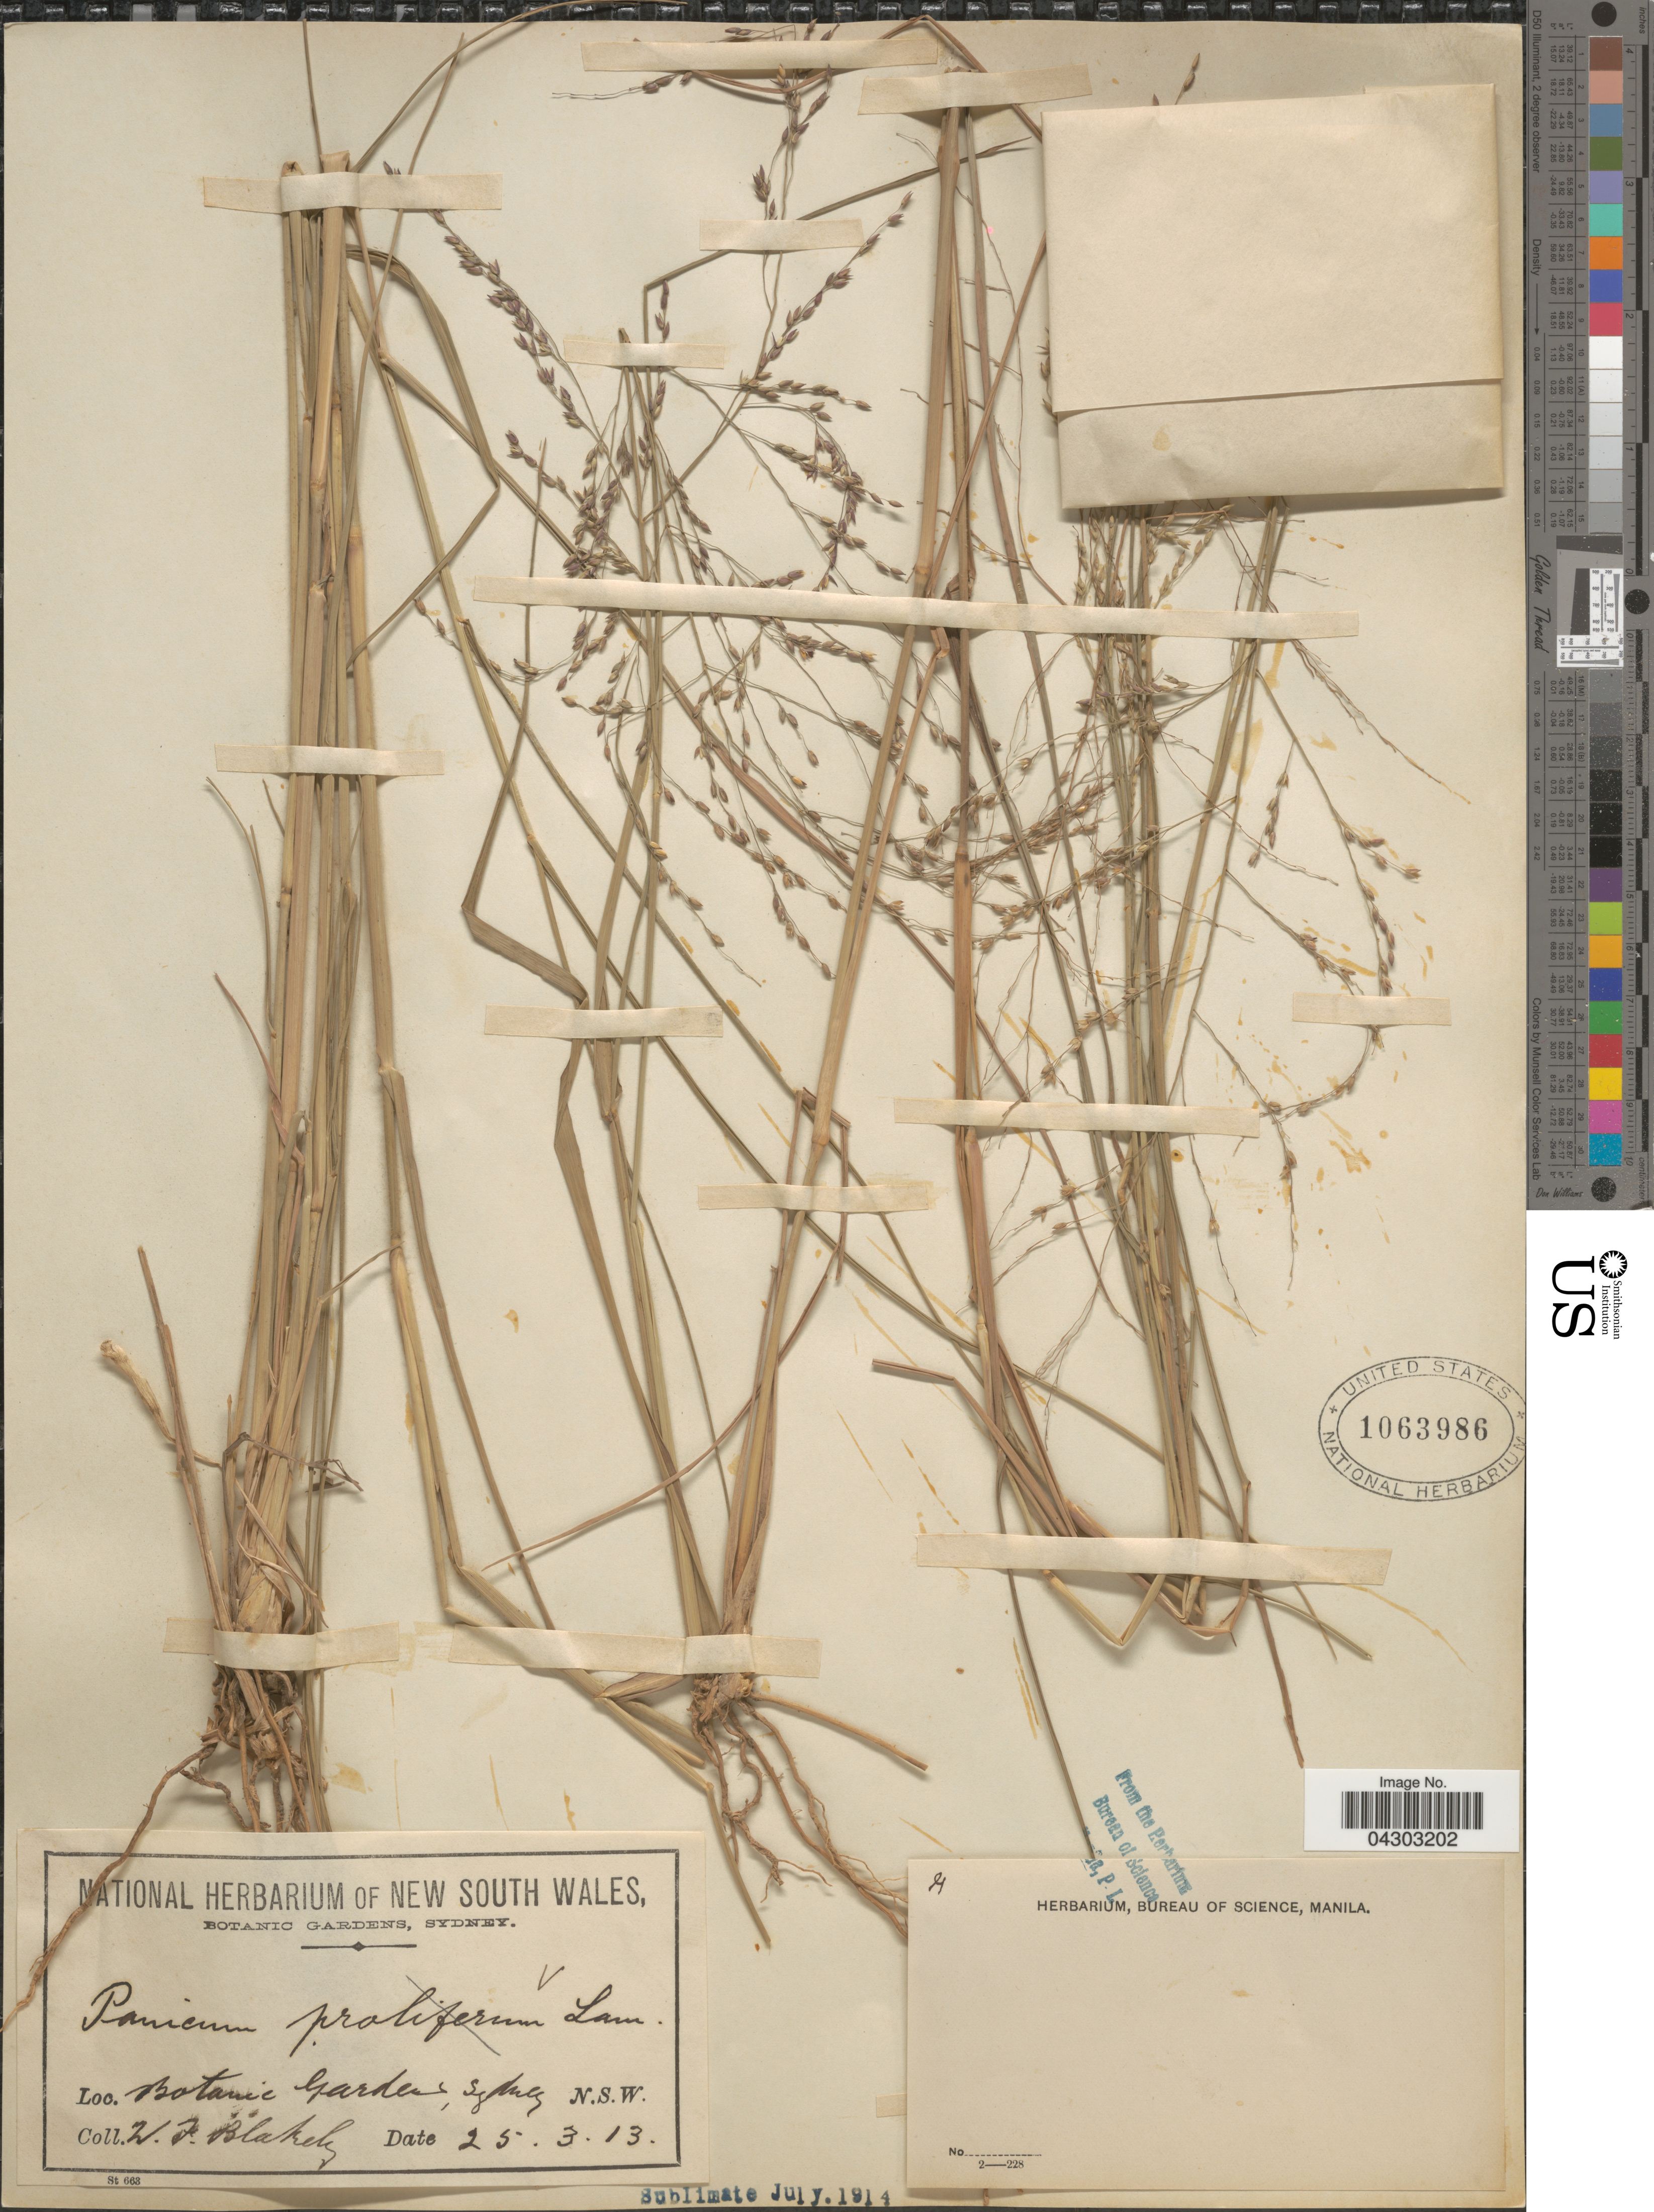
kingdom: Plantae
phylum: Tracheophyta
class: Liliopsida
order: Poales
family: Poaceae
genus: Panicum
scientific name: Panicum sp.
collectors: W. Blakely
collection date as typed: Transcribed d/m/y: 25/3/13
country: Australia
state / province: New South Wales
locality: Botanic Gardens, Sydney.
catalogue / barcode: US 1063986